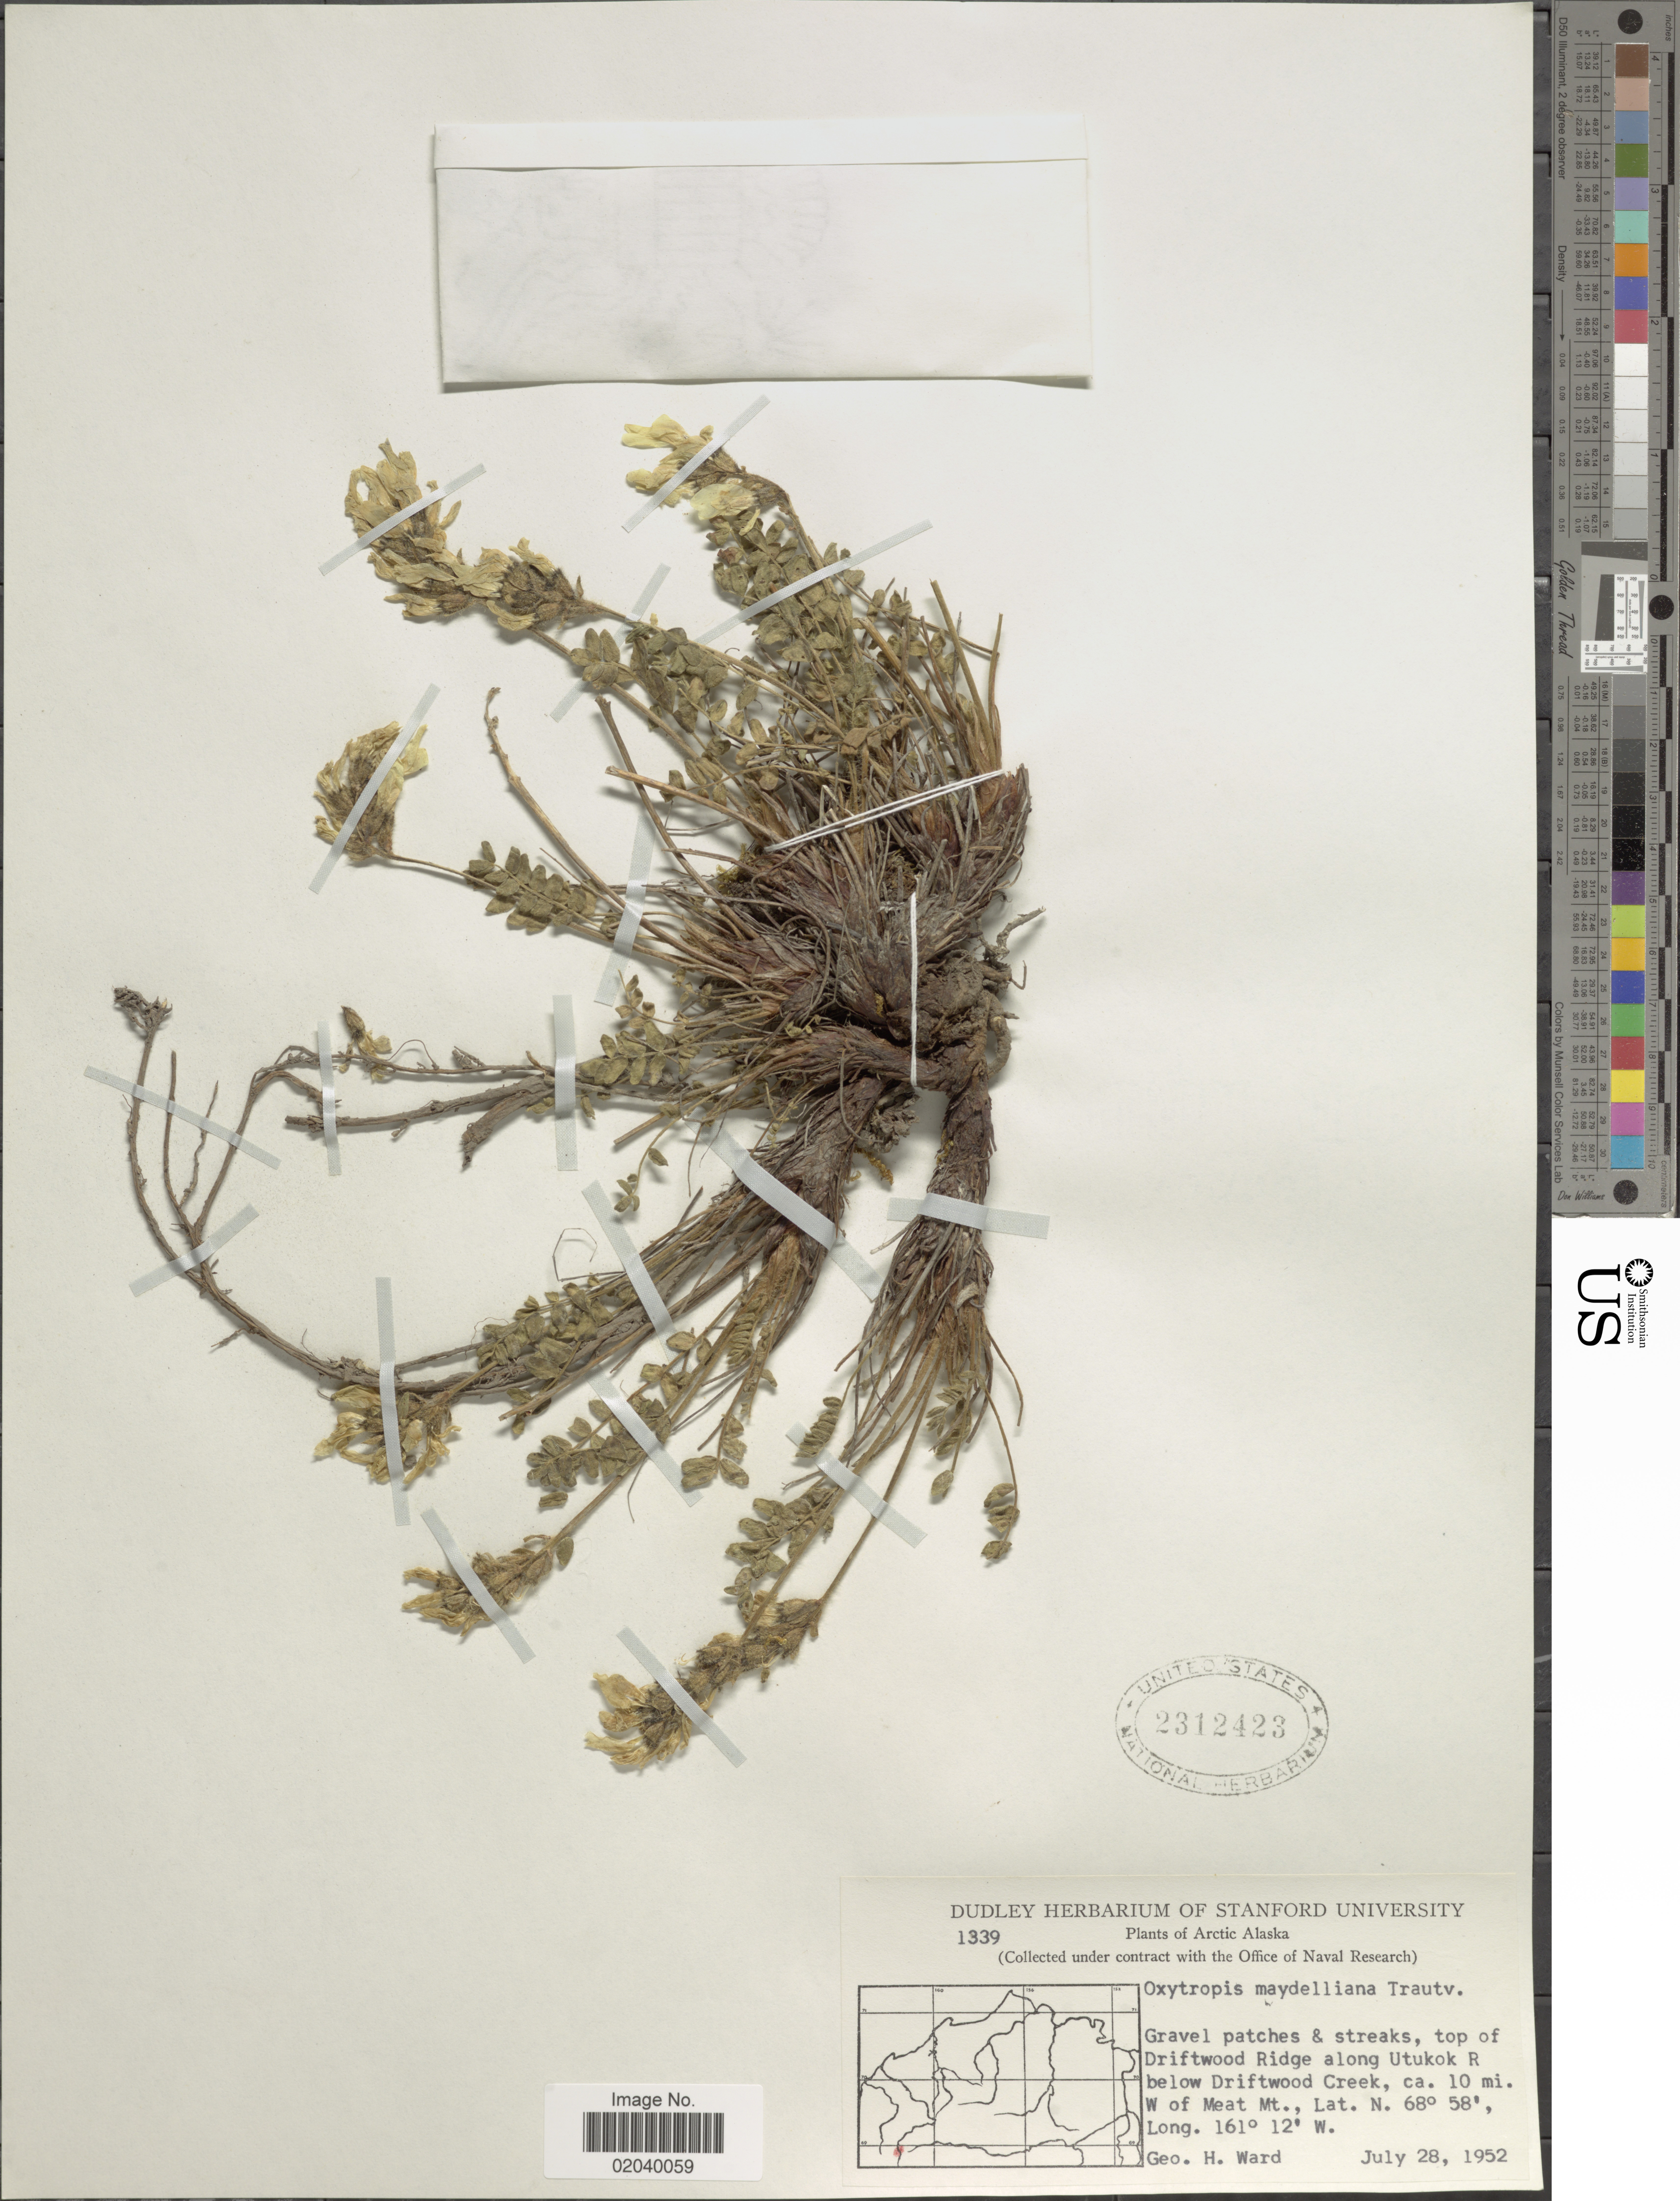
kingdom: Plantae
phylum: Tracheophyta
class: Magnoliopsida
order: Fabales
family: Fabaceae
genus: Oxytropis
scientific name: Oxytropis maydelliana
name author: Trautv.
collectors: G. H. Ward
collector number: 1339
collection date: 1952-07-28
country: United States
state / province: Alaska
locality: Arctic Alaska, top of Driftwood Ridge along Utukok R below Driftwood Creek, ca. 10 mi. W of Meat Mt.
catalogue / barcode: US 2312423